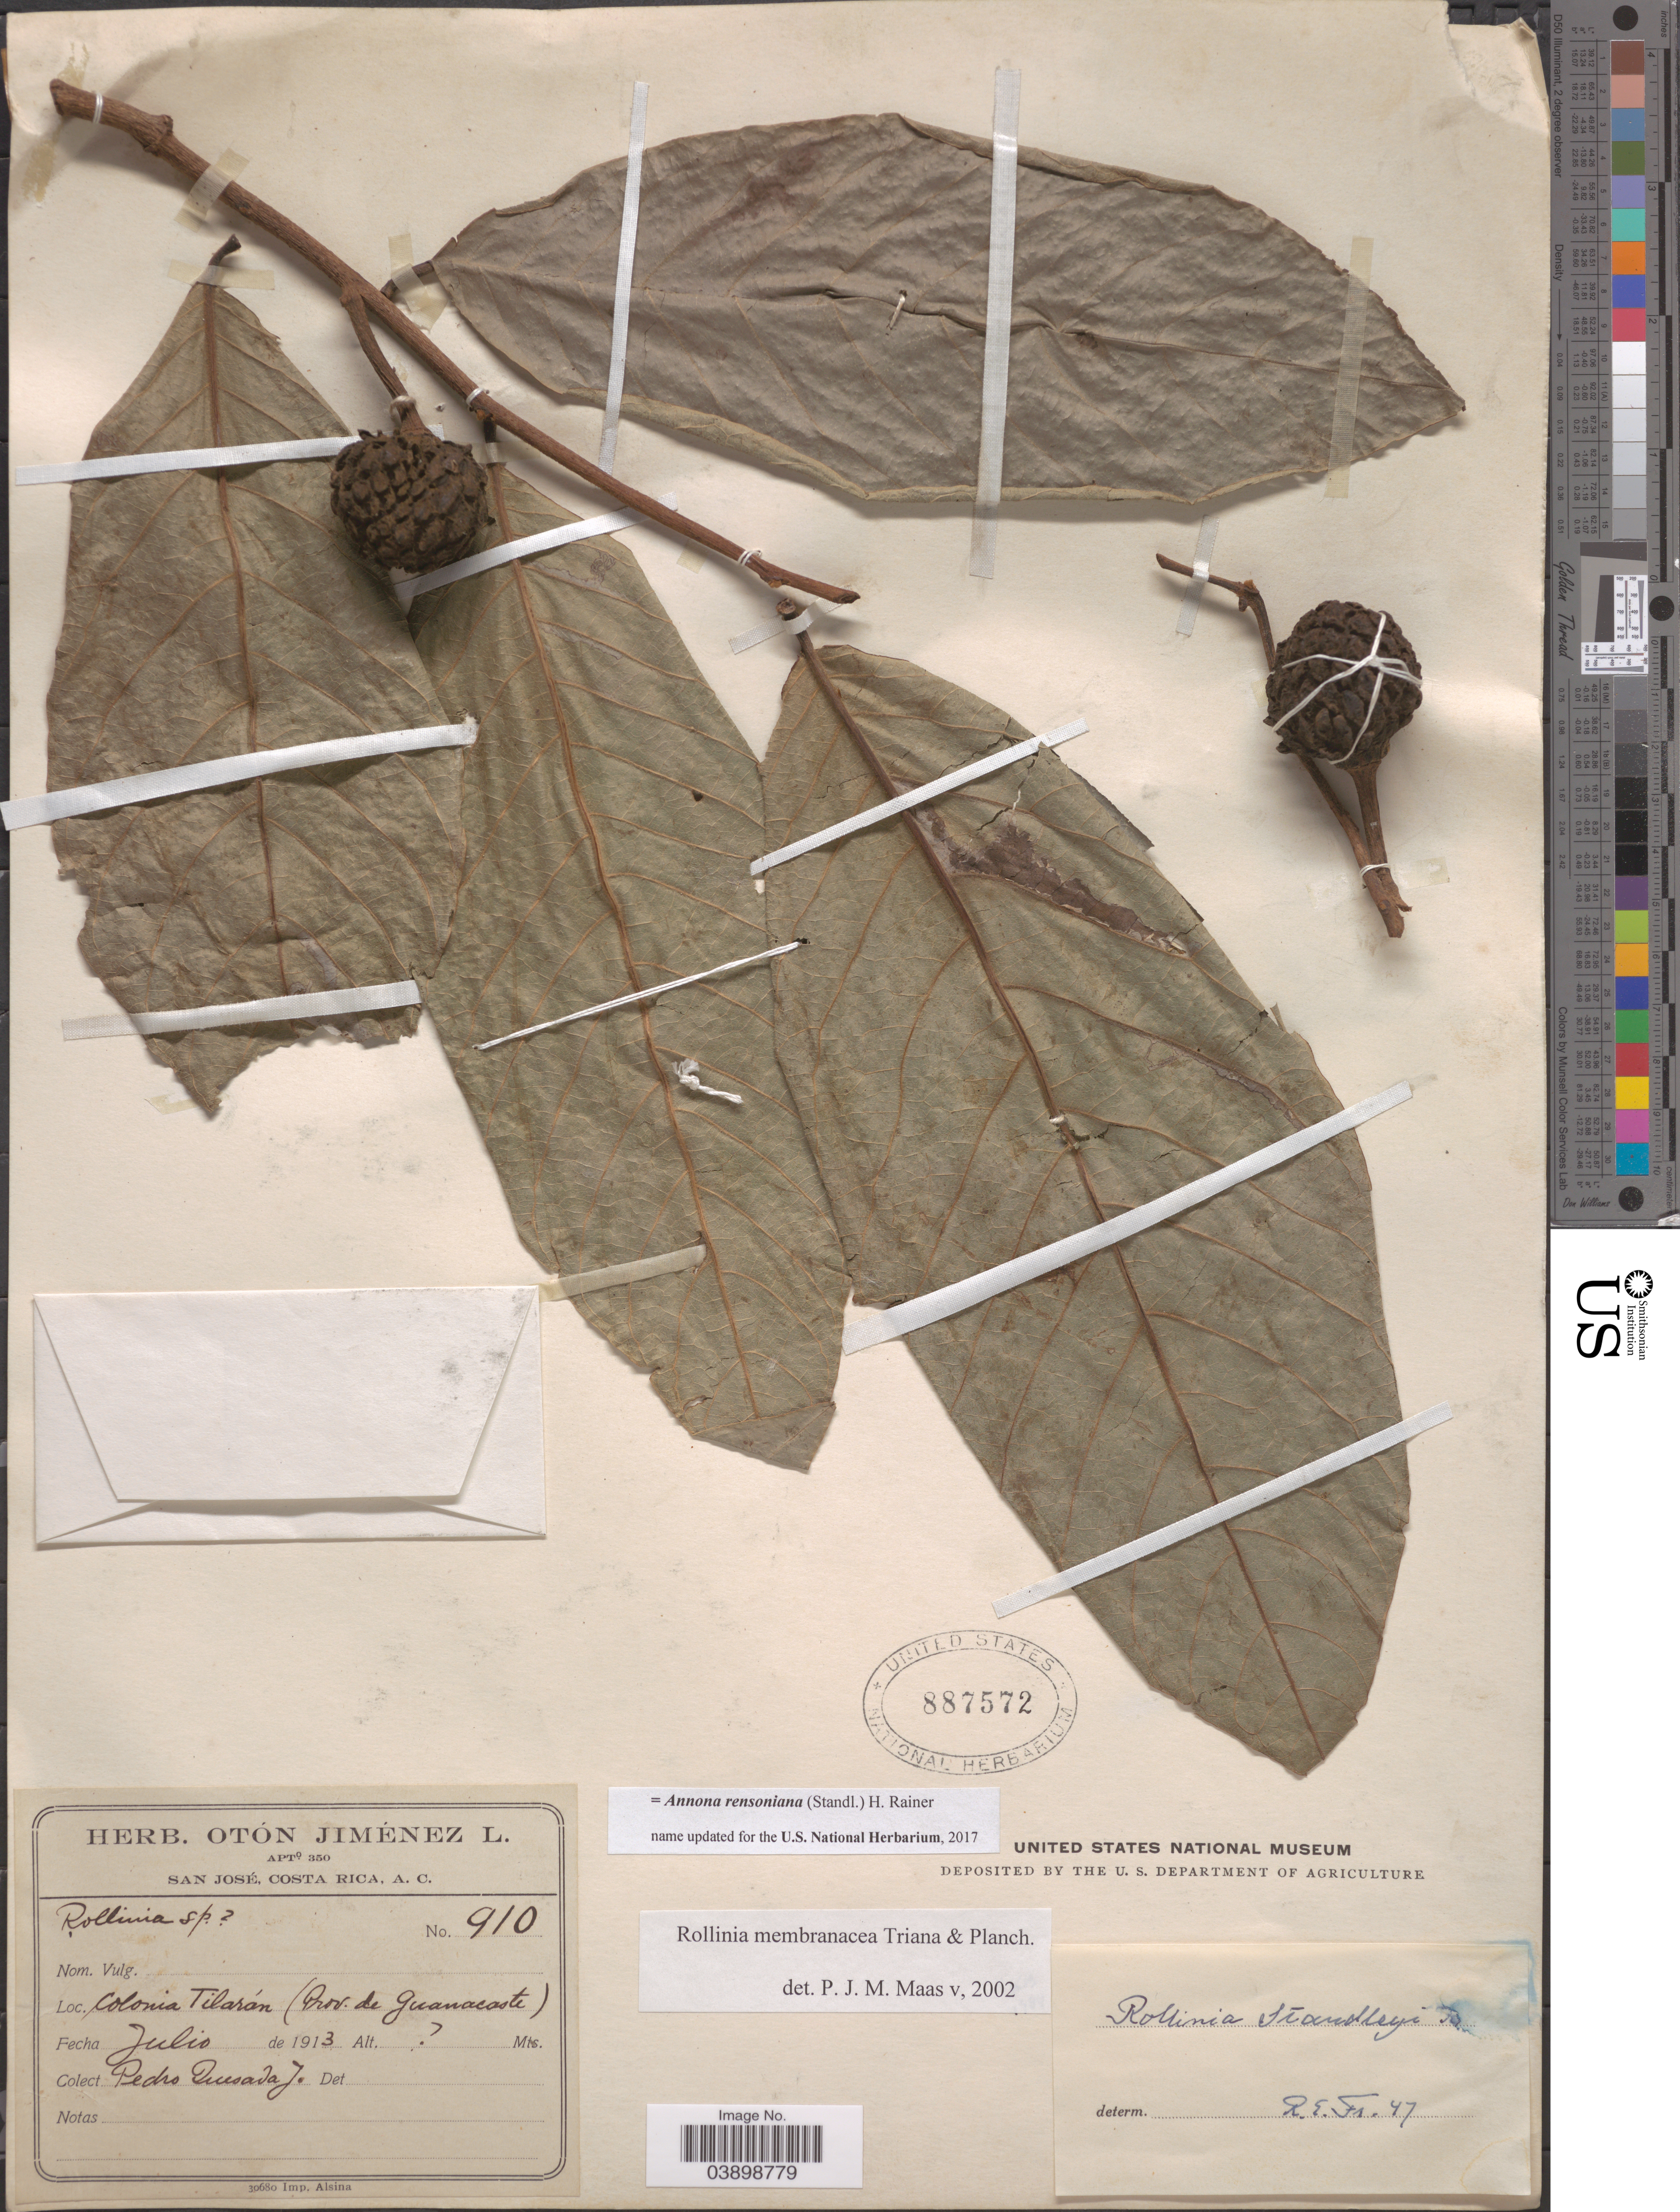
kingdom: Plantae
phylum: Tracheophyta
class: Magnoliopsida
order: Magnoliales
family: Annonaceae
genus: Annona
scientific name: Annona rensoniana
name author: (Standl.) H. Rainer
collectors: P. Quesada J.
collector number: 910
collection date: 1913-07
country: Costa Rica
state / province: Guanacaste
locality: Colonia Tilarón.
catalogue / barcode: US 887572